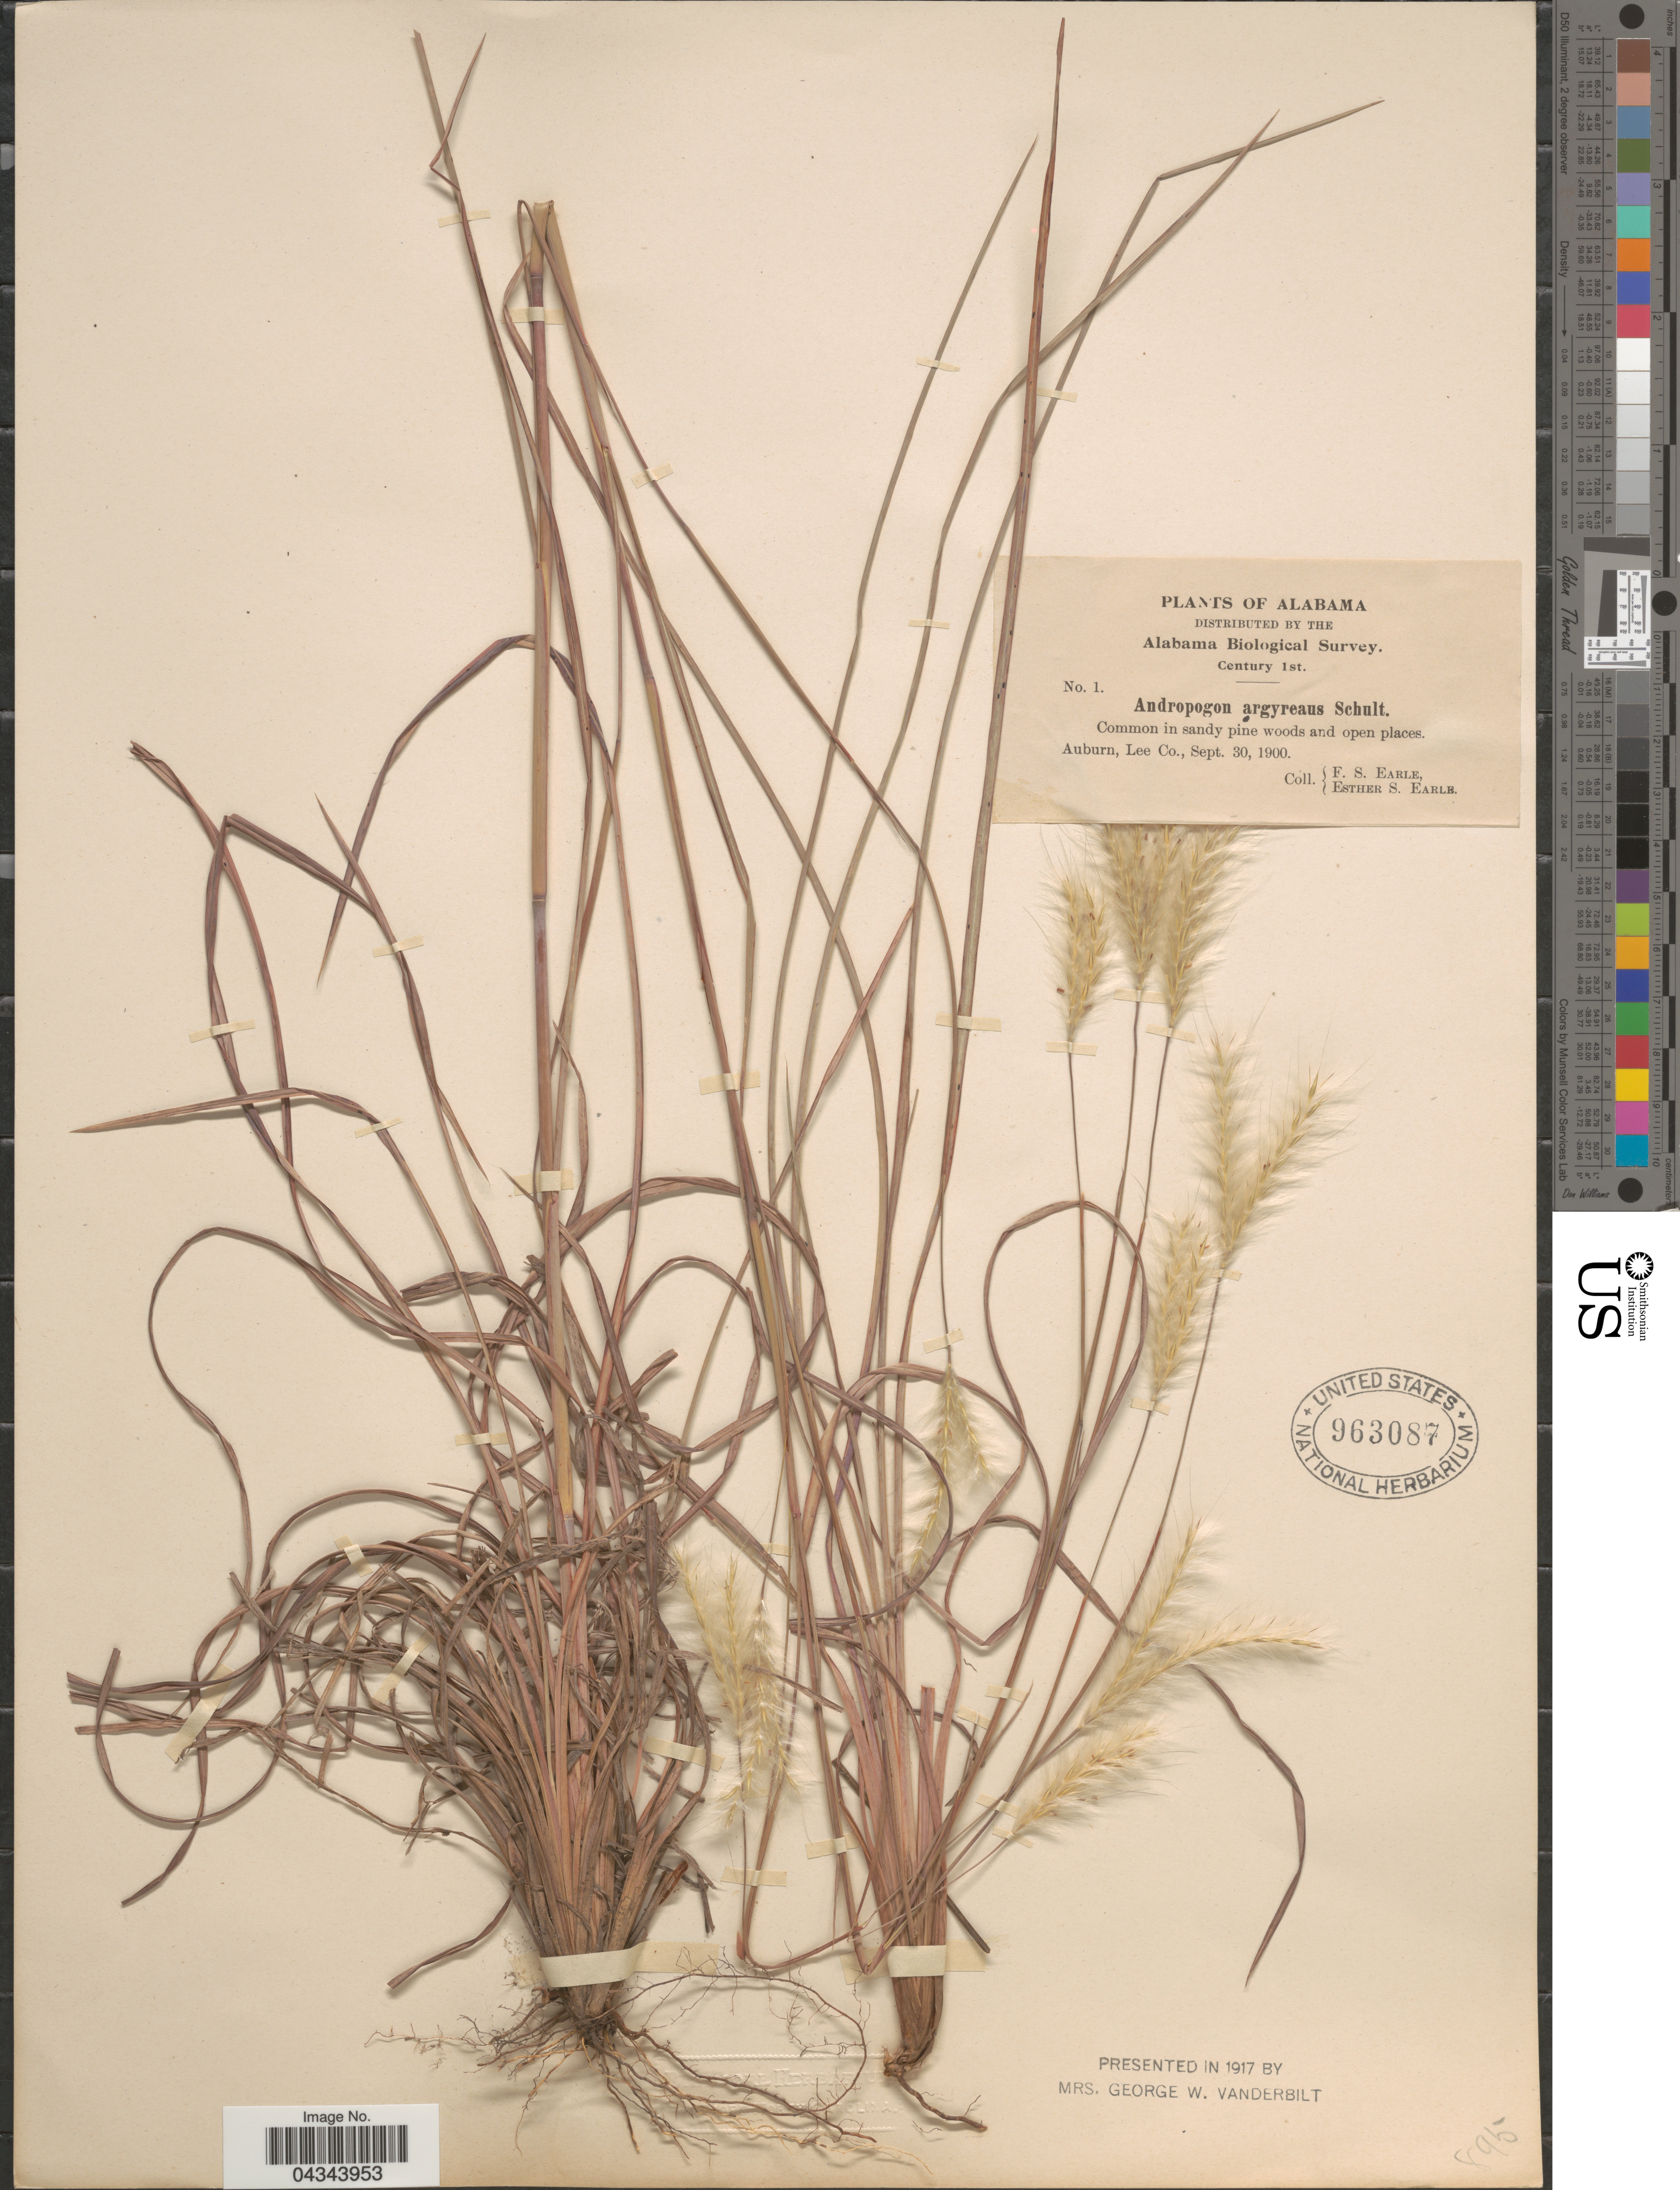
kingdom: Plantae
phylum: Tracheophyta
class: Liliopsida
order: Poales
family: Poaceae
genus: Andropogon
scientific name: Andropogon ternarius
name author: Michx.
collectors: F. S. Earle & E. S. Earle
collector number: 1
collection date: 1900-09-30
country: United States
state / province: Alabama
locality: Alabama Biological Survey. Century 1st. Common in sandy pine woods and open places. Auburn, Lee Co.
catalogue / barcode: US 963087